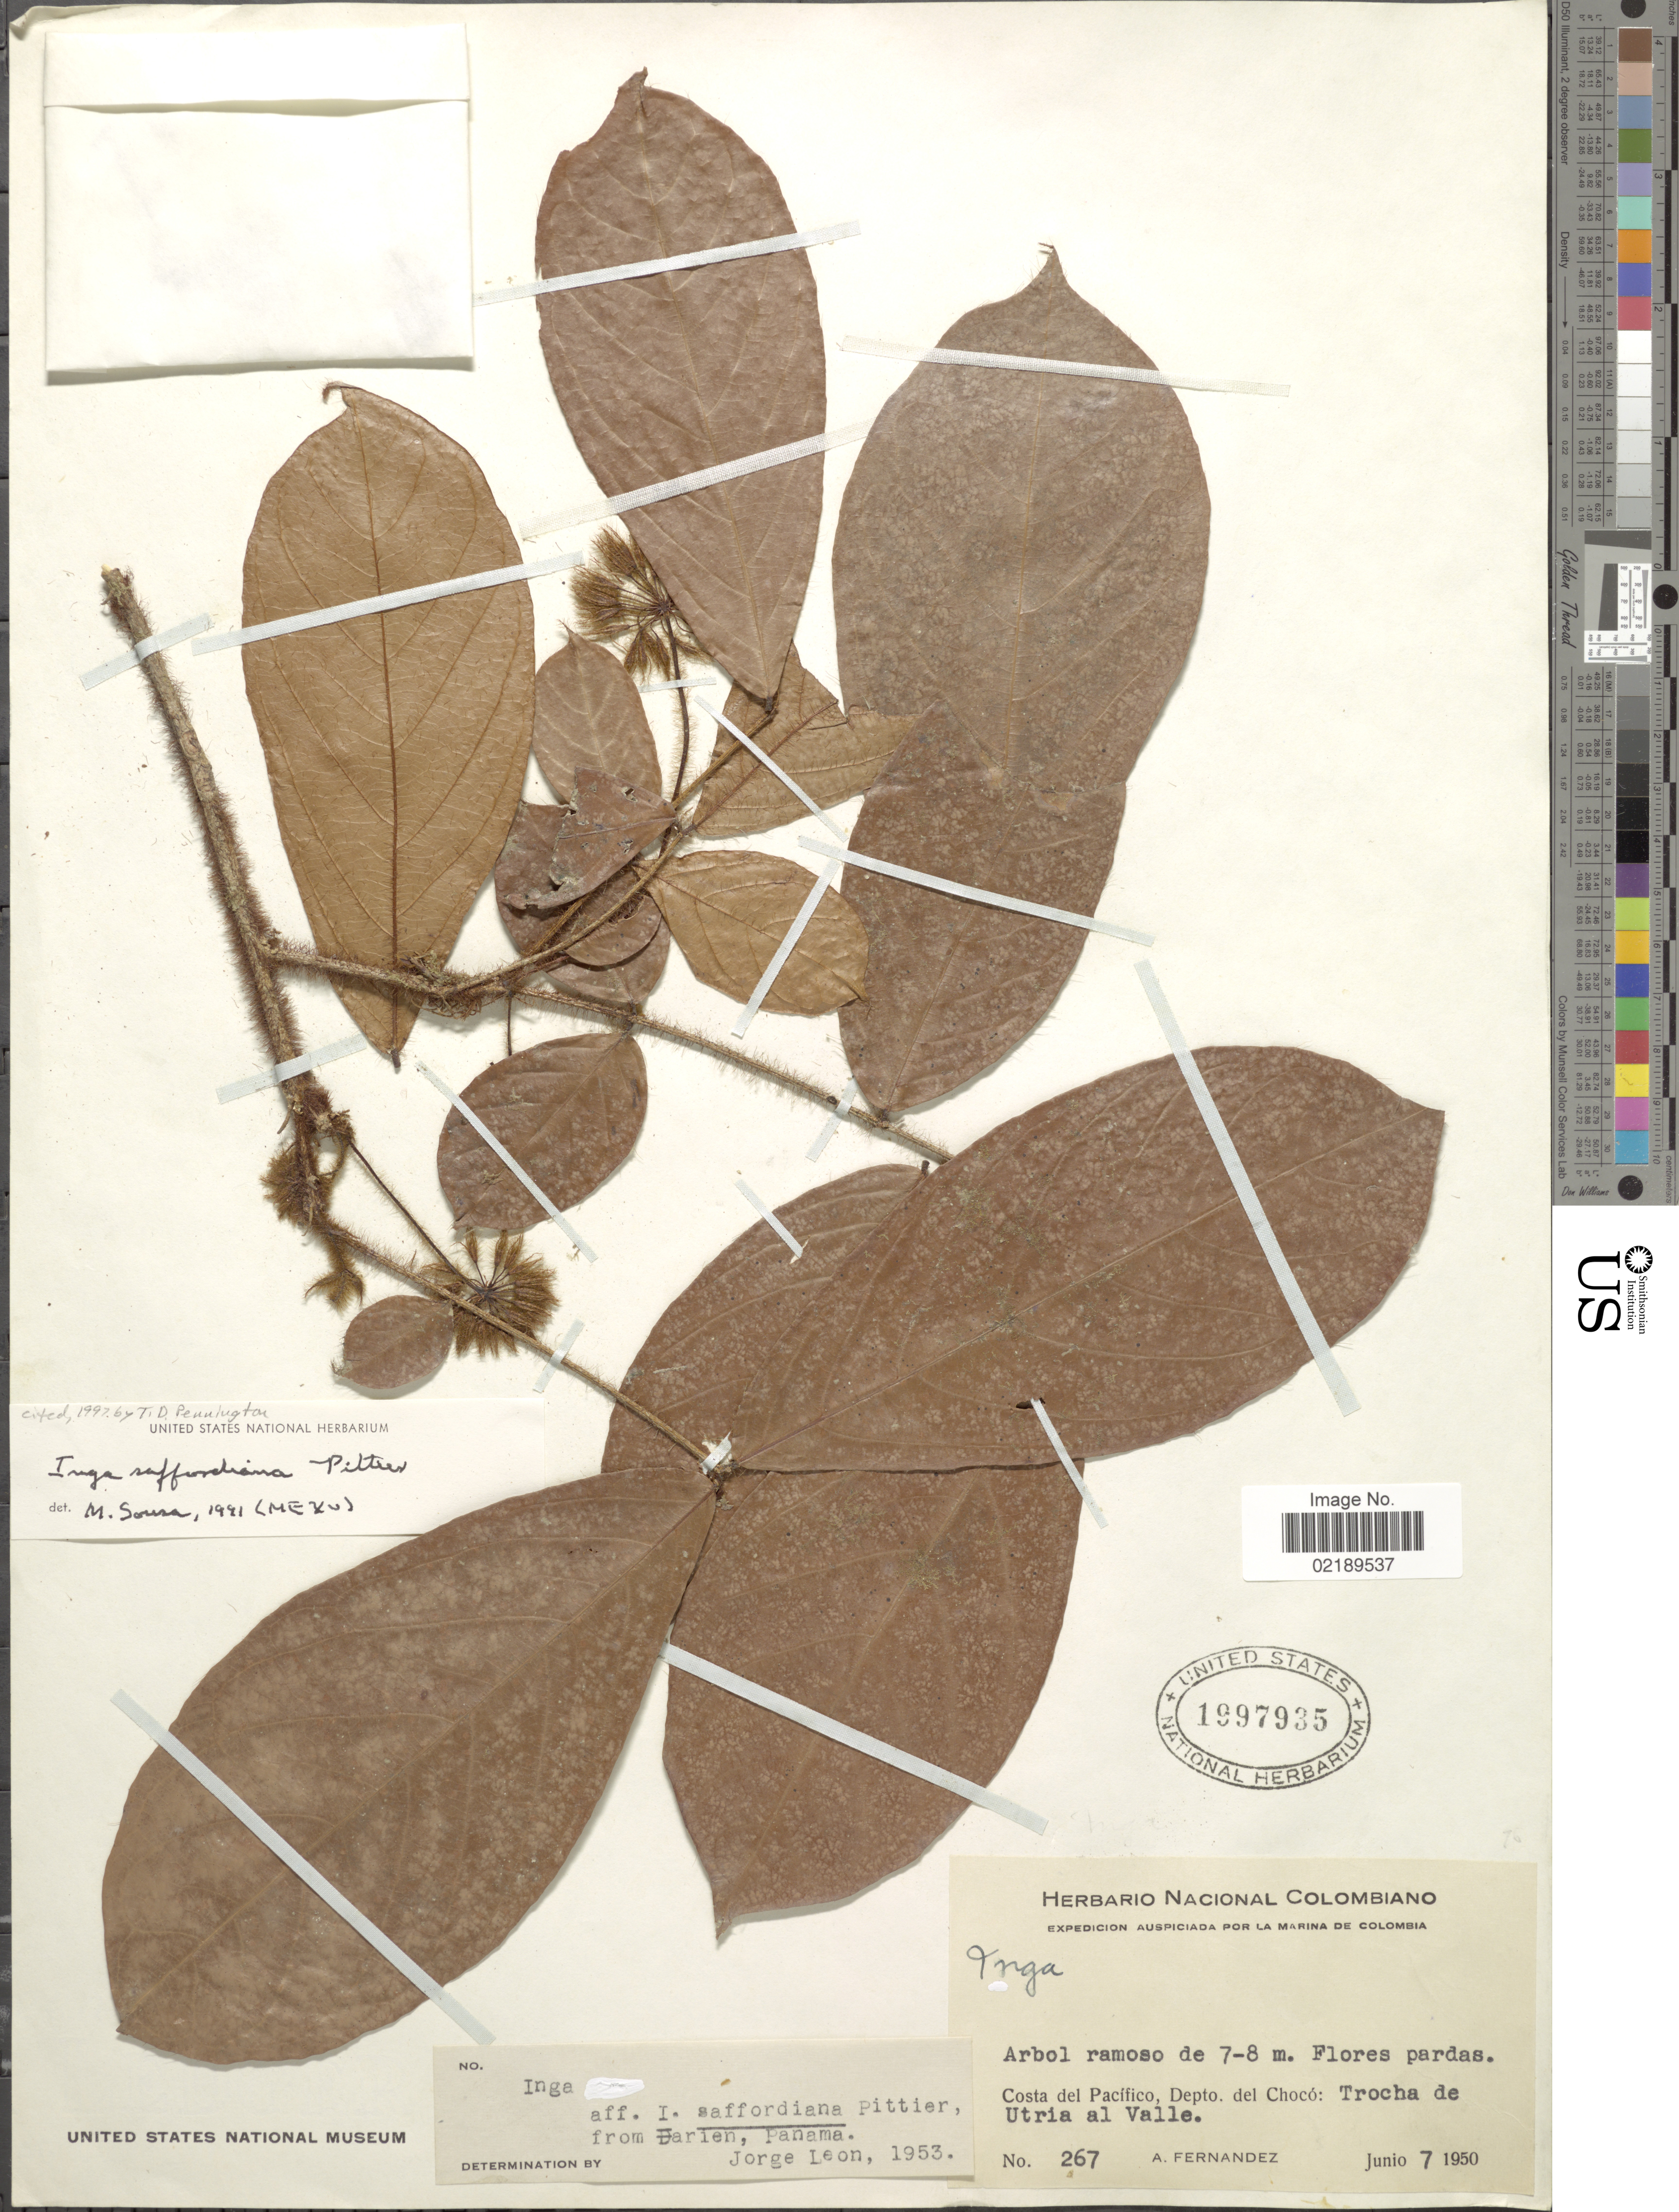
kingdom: Plantae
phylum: Tracheophyta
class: Magnoliopsida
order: Fabales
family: Fabaceae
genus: Inga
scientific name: Inga saffordiana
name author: Pittier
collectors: A. Fernandez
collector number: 267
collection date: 1950-06-07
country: Colombia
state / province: Chocó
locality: Costa del Pacifico, Depto. del Choco: Trocha de Utria al Valle.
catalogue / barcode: US 1997935